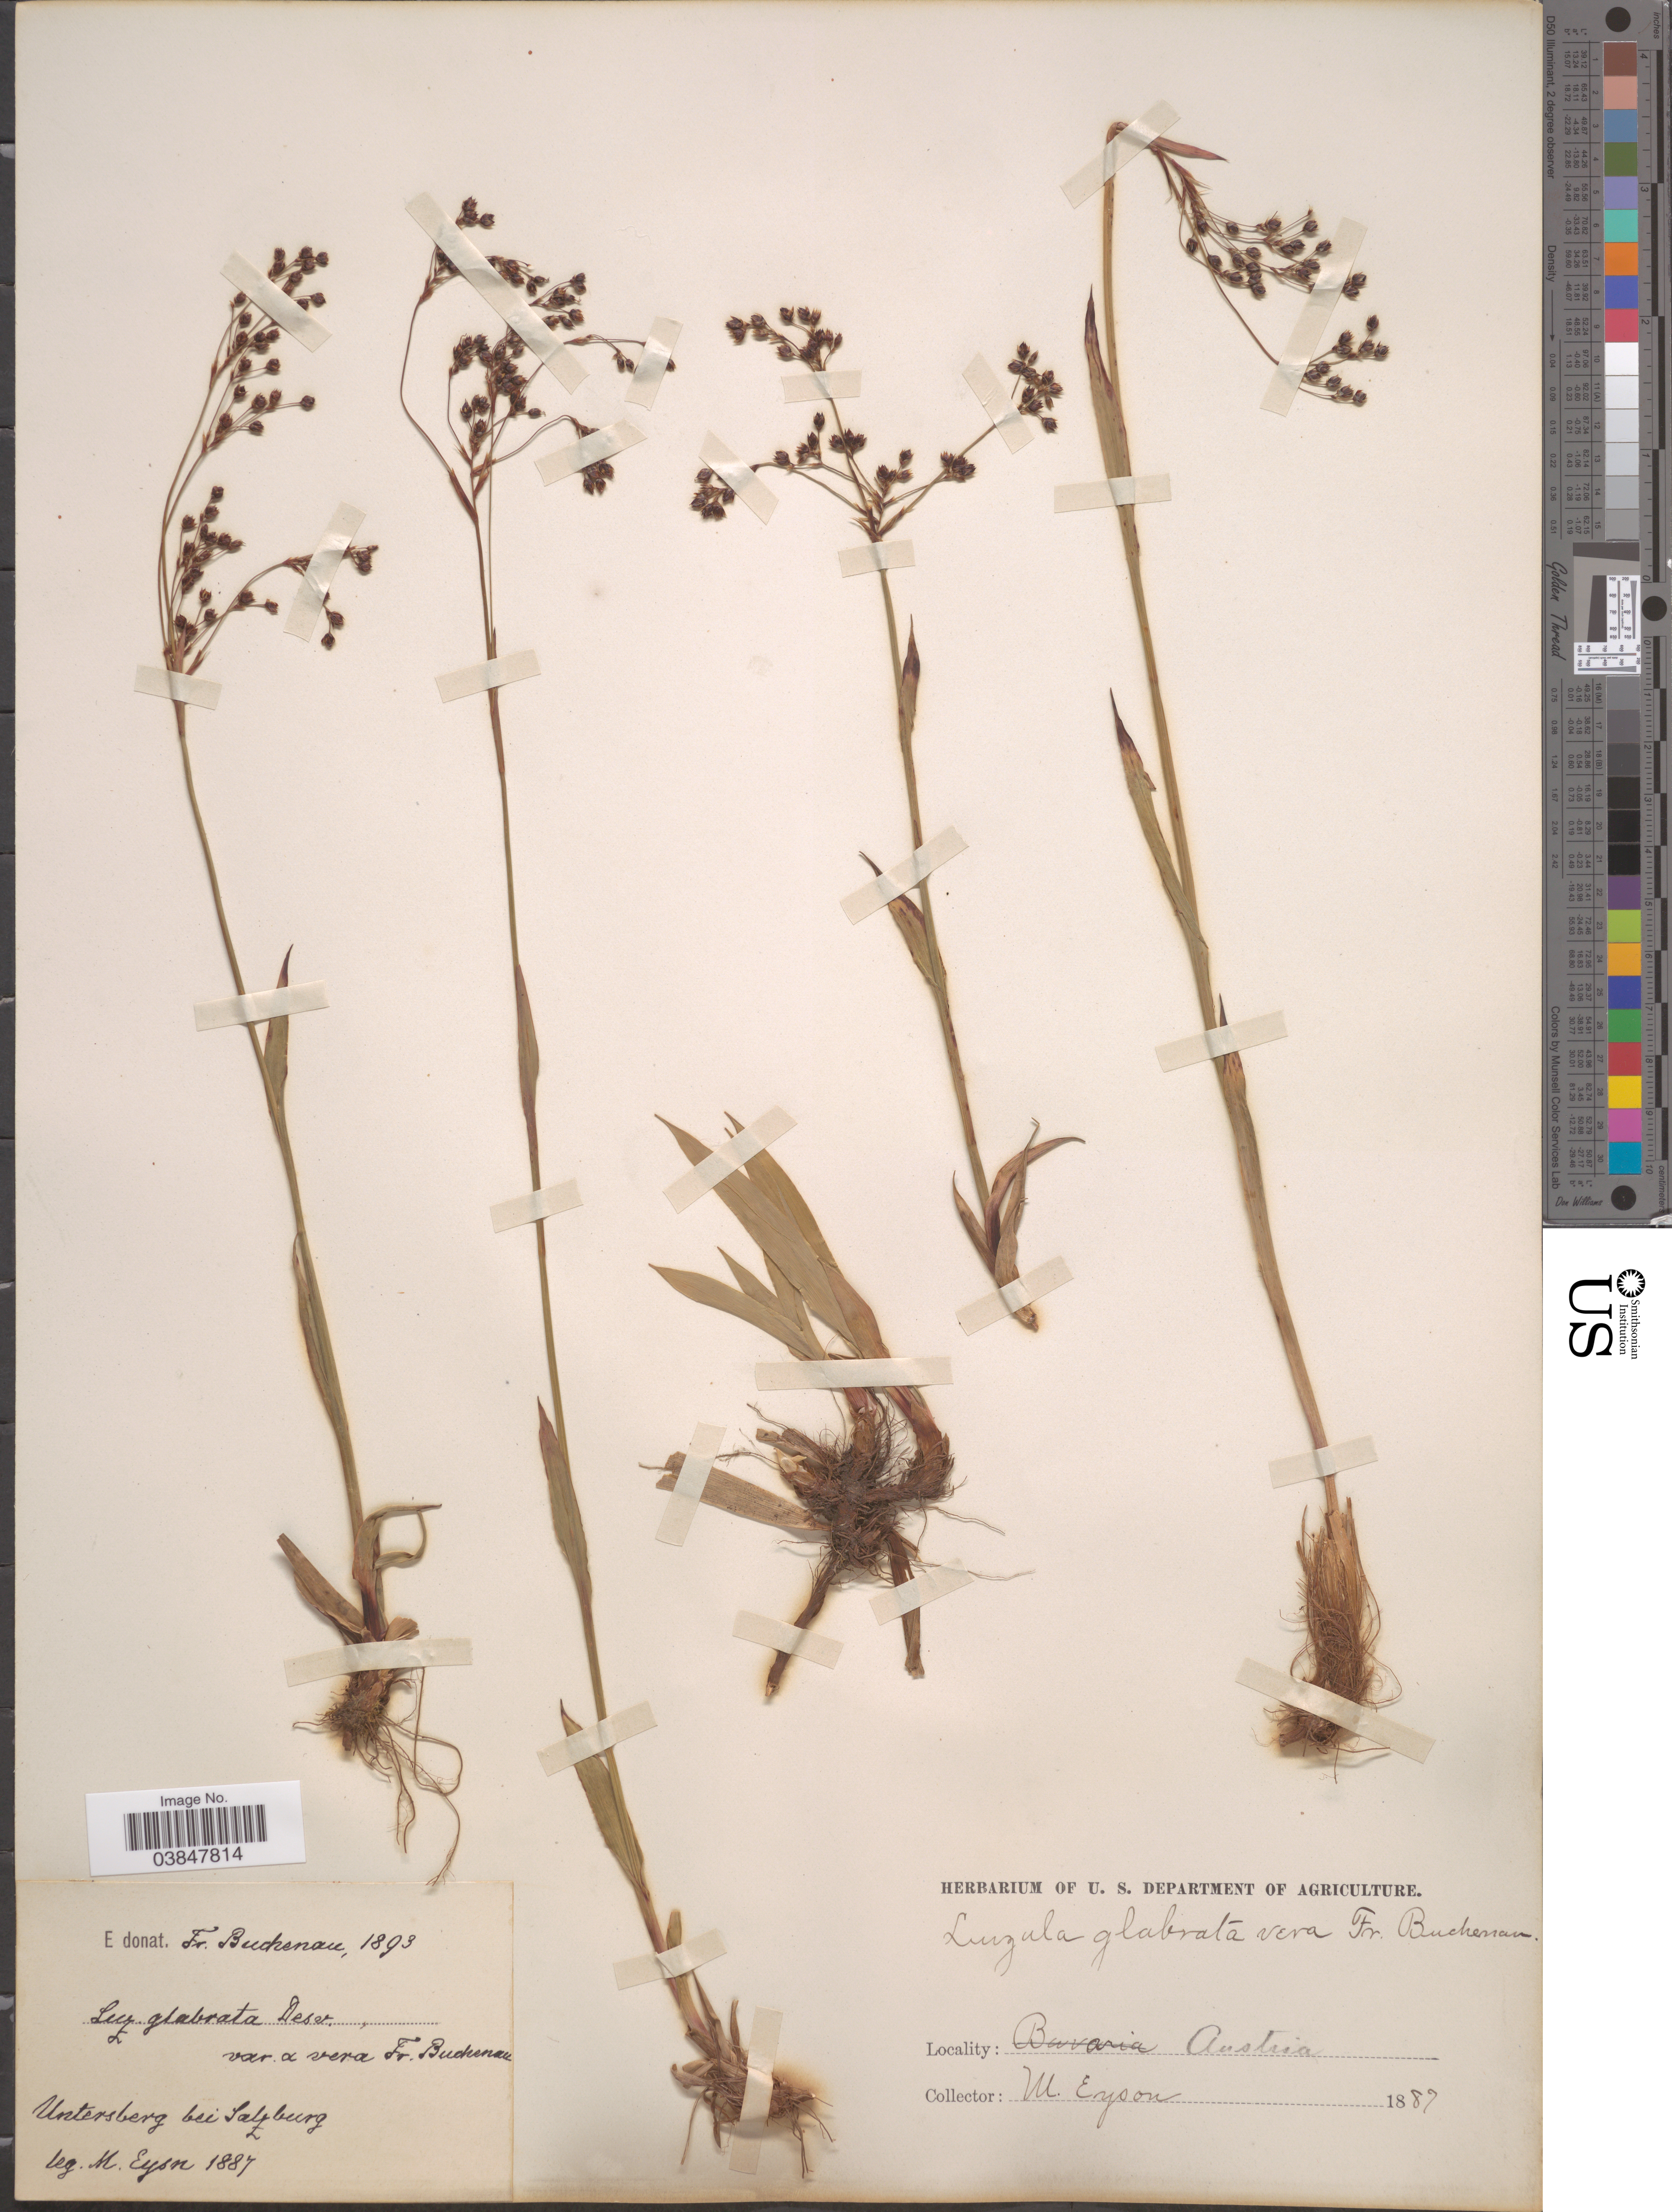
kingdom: Plantae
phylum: Tracheophyta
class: Liliopsida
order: Poales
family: Juncaceae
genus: Luzula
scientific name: Luzula glabrata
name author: (Hoppe) Desv.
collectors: M. Eysn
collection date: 1887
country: Austria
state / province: Salzburg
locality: Untersberg bei Salzburg.